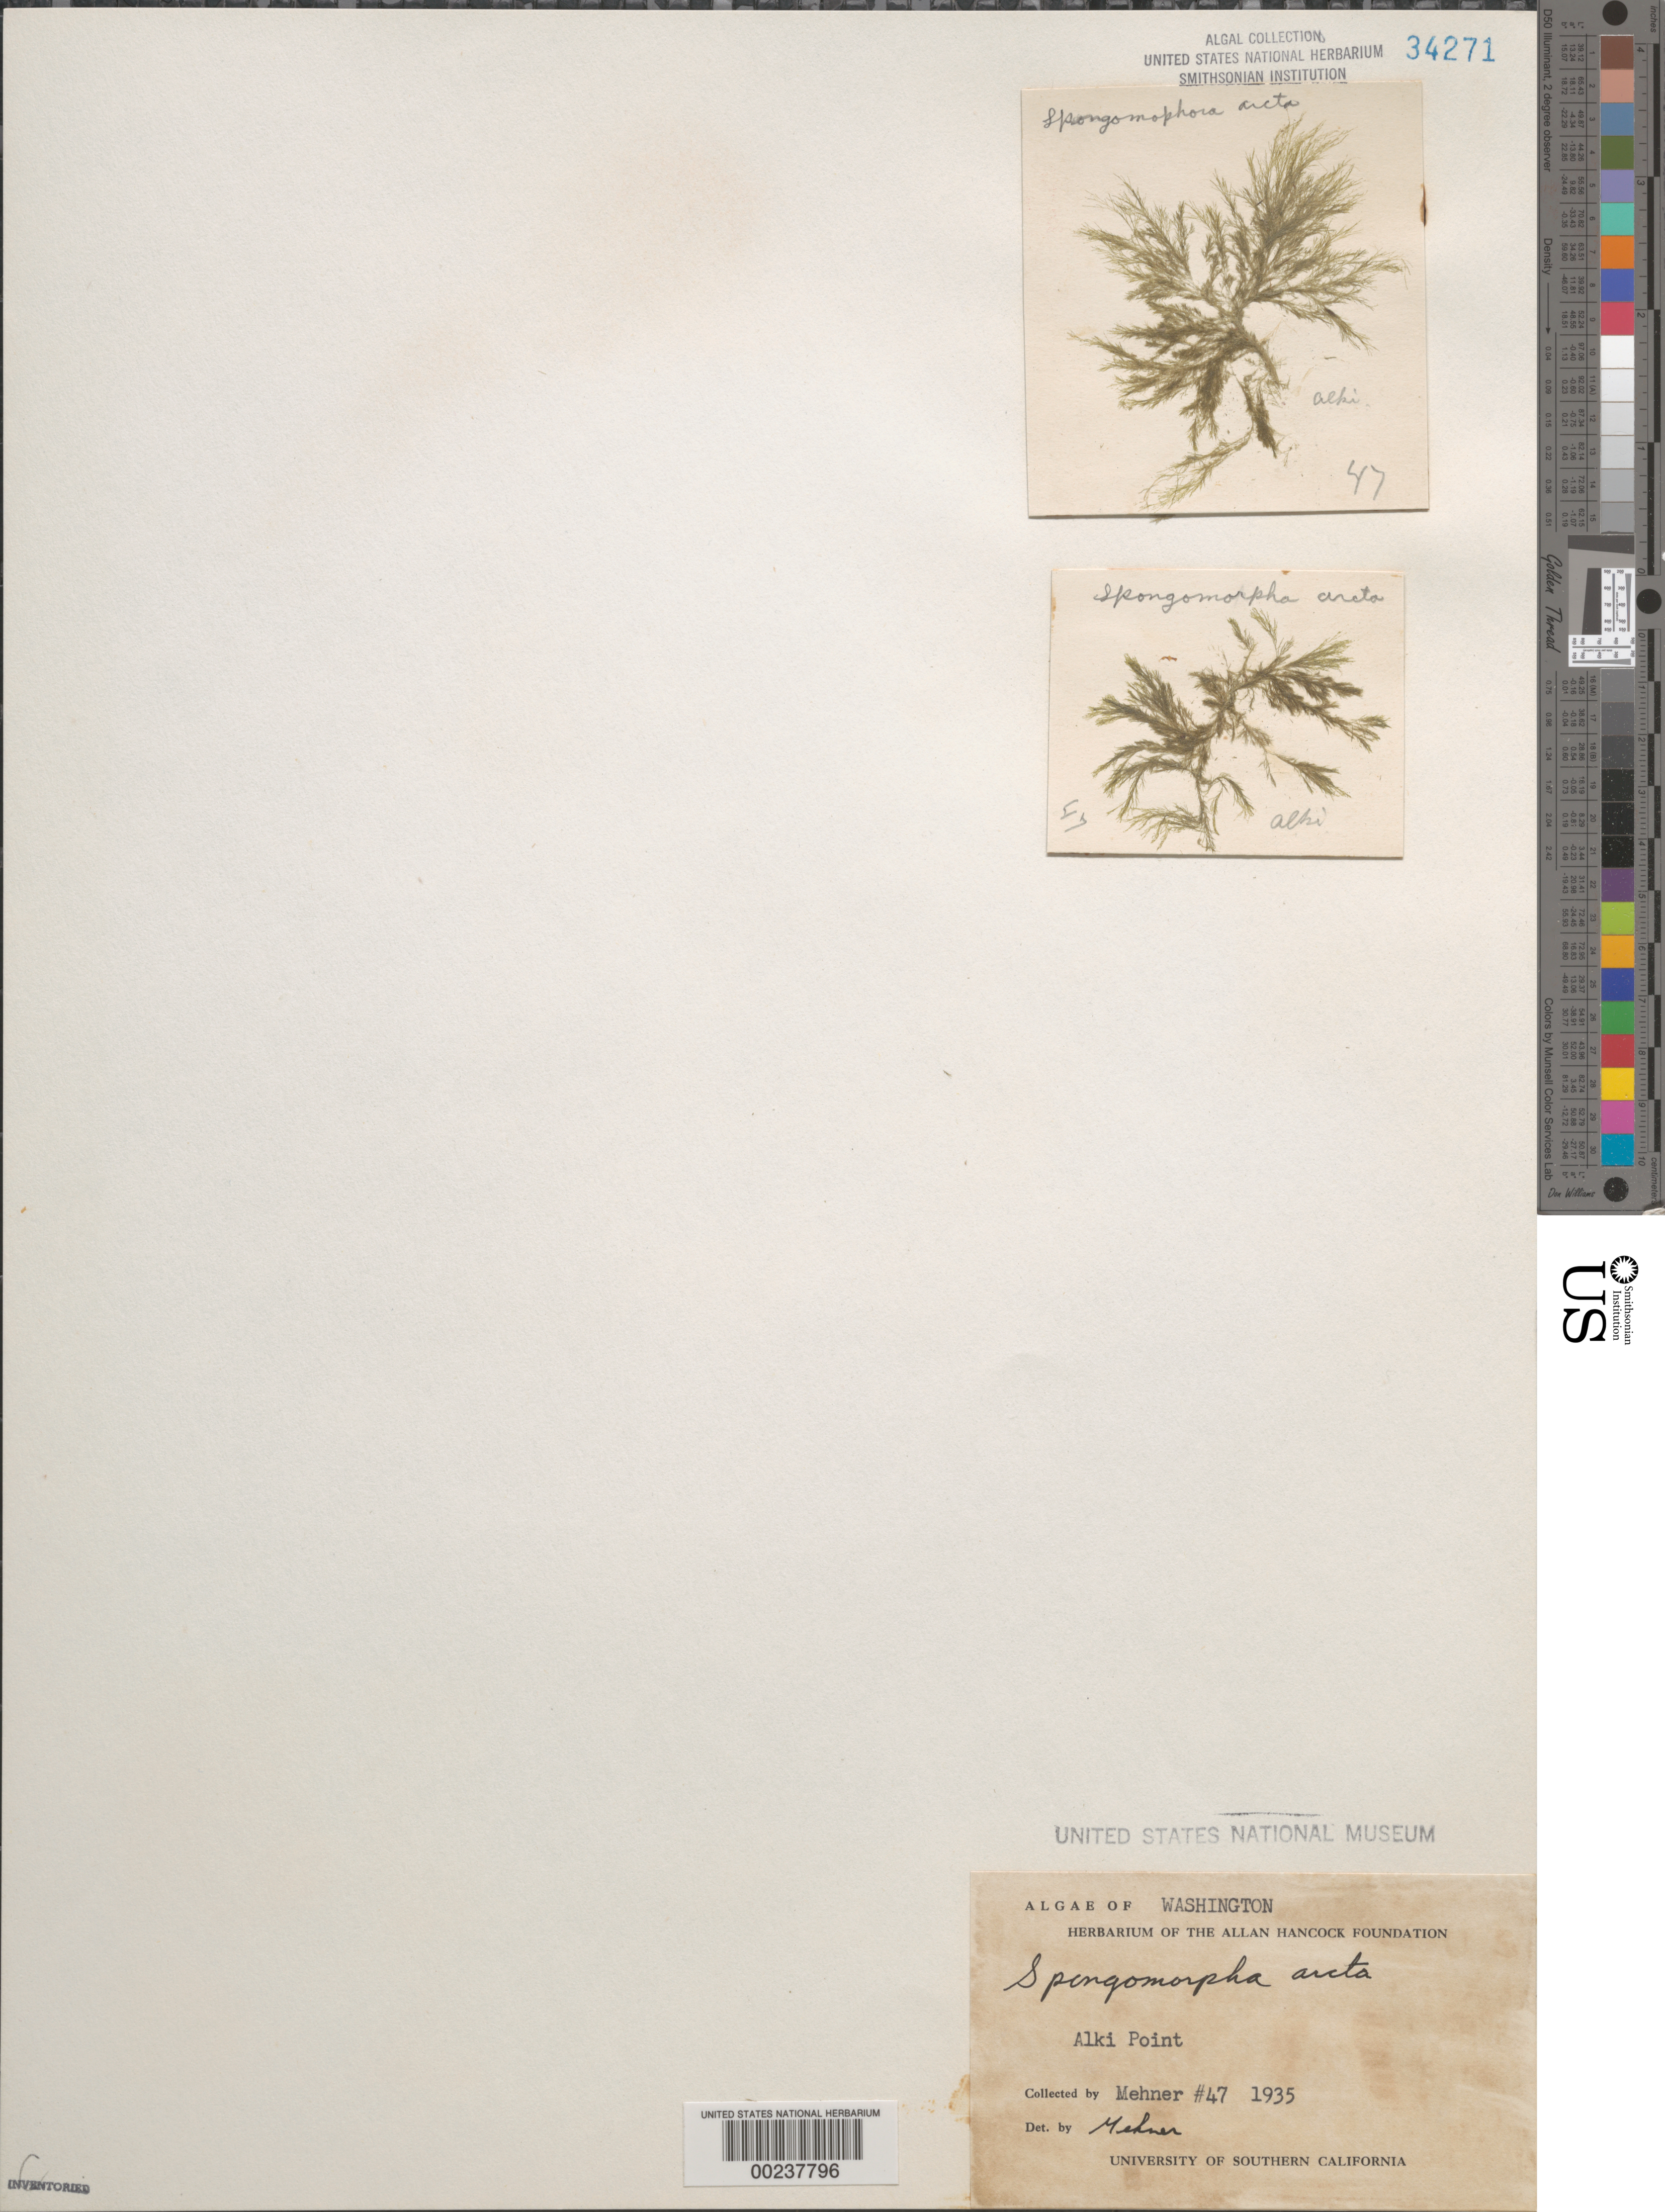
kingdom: Plantae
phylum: Chlorophyta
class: Ulvophyceae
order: Ulotrichales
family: Ulotrichaceae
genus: Acrosiphonia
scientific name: Acrosiphonia arcta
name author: (Dillwyn) Gain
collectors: A. Mehner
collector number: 47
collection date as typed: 1935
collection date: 1935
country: United States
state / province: Washington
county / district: King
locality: Alki Point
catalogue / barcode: US 34271